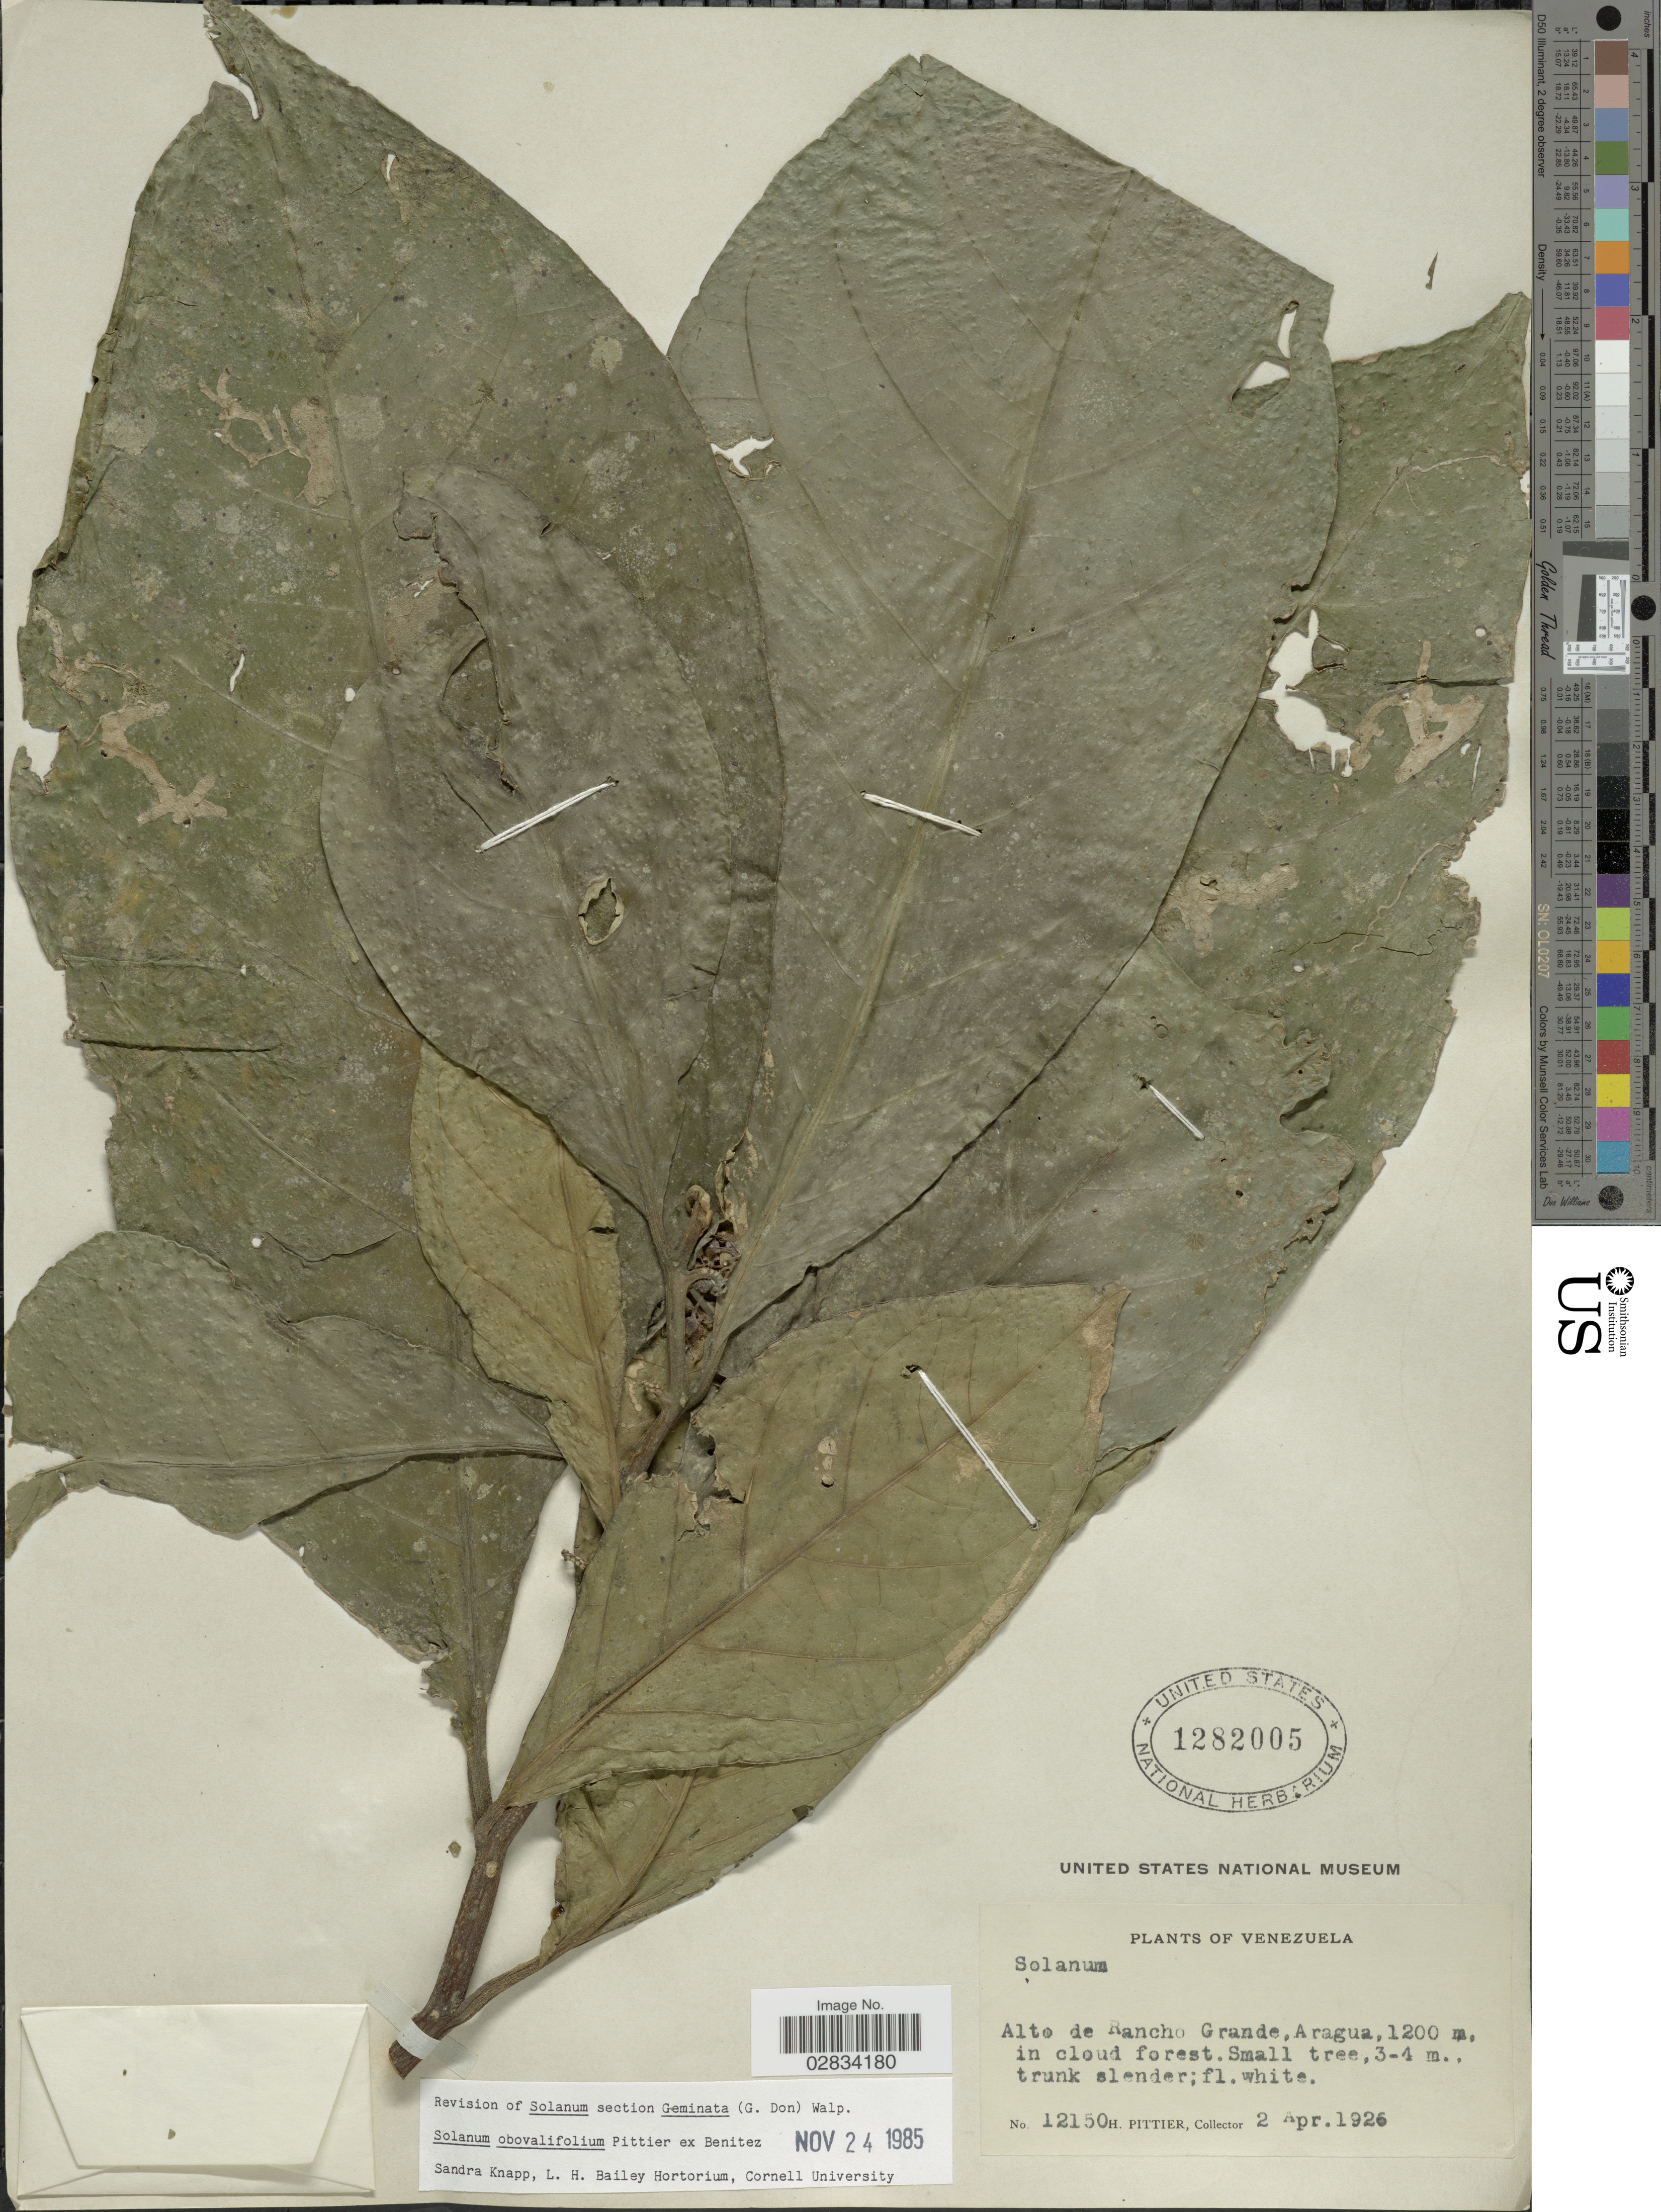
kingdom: Plantae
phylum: Tracheophyta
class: Magnoliopsida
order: Solanales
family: Solanaceae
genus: Solanum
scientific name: Solanum obovalifolium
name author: Benítez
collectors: H. F. Pittier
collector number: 12150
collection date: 1926-04-02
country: Venezuela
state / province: Aragua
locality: Alto de Rancho Grande, Aragua.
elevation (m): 1200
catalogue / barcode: US 1282005